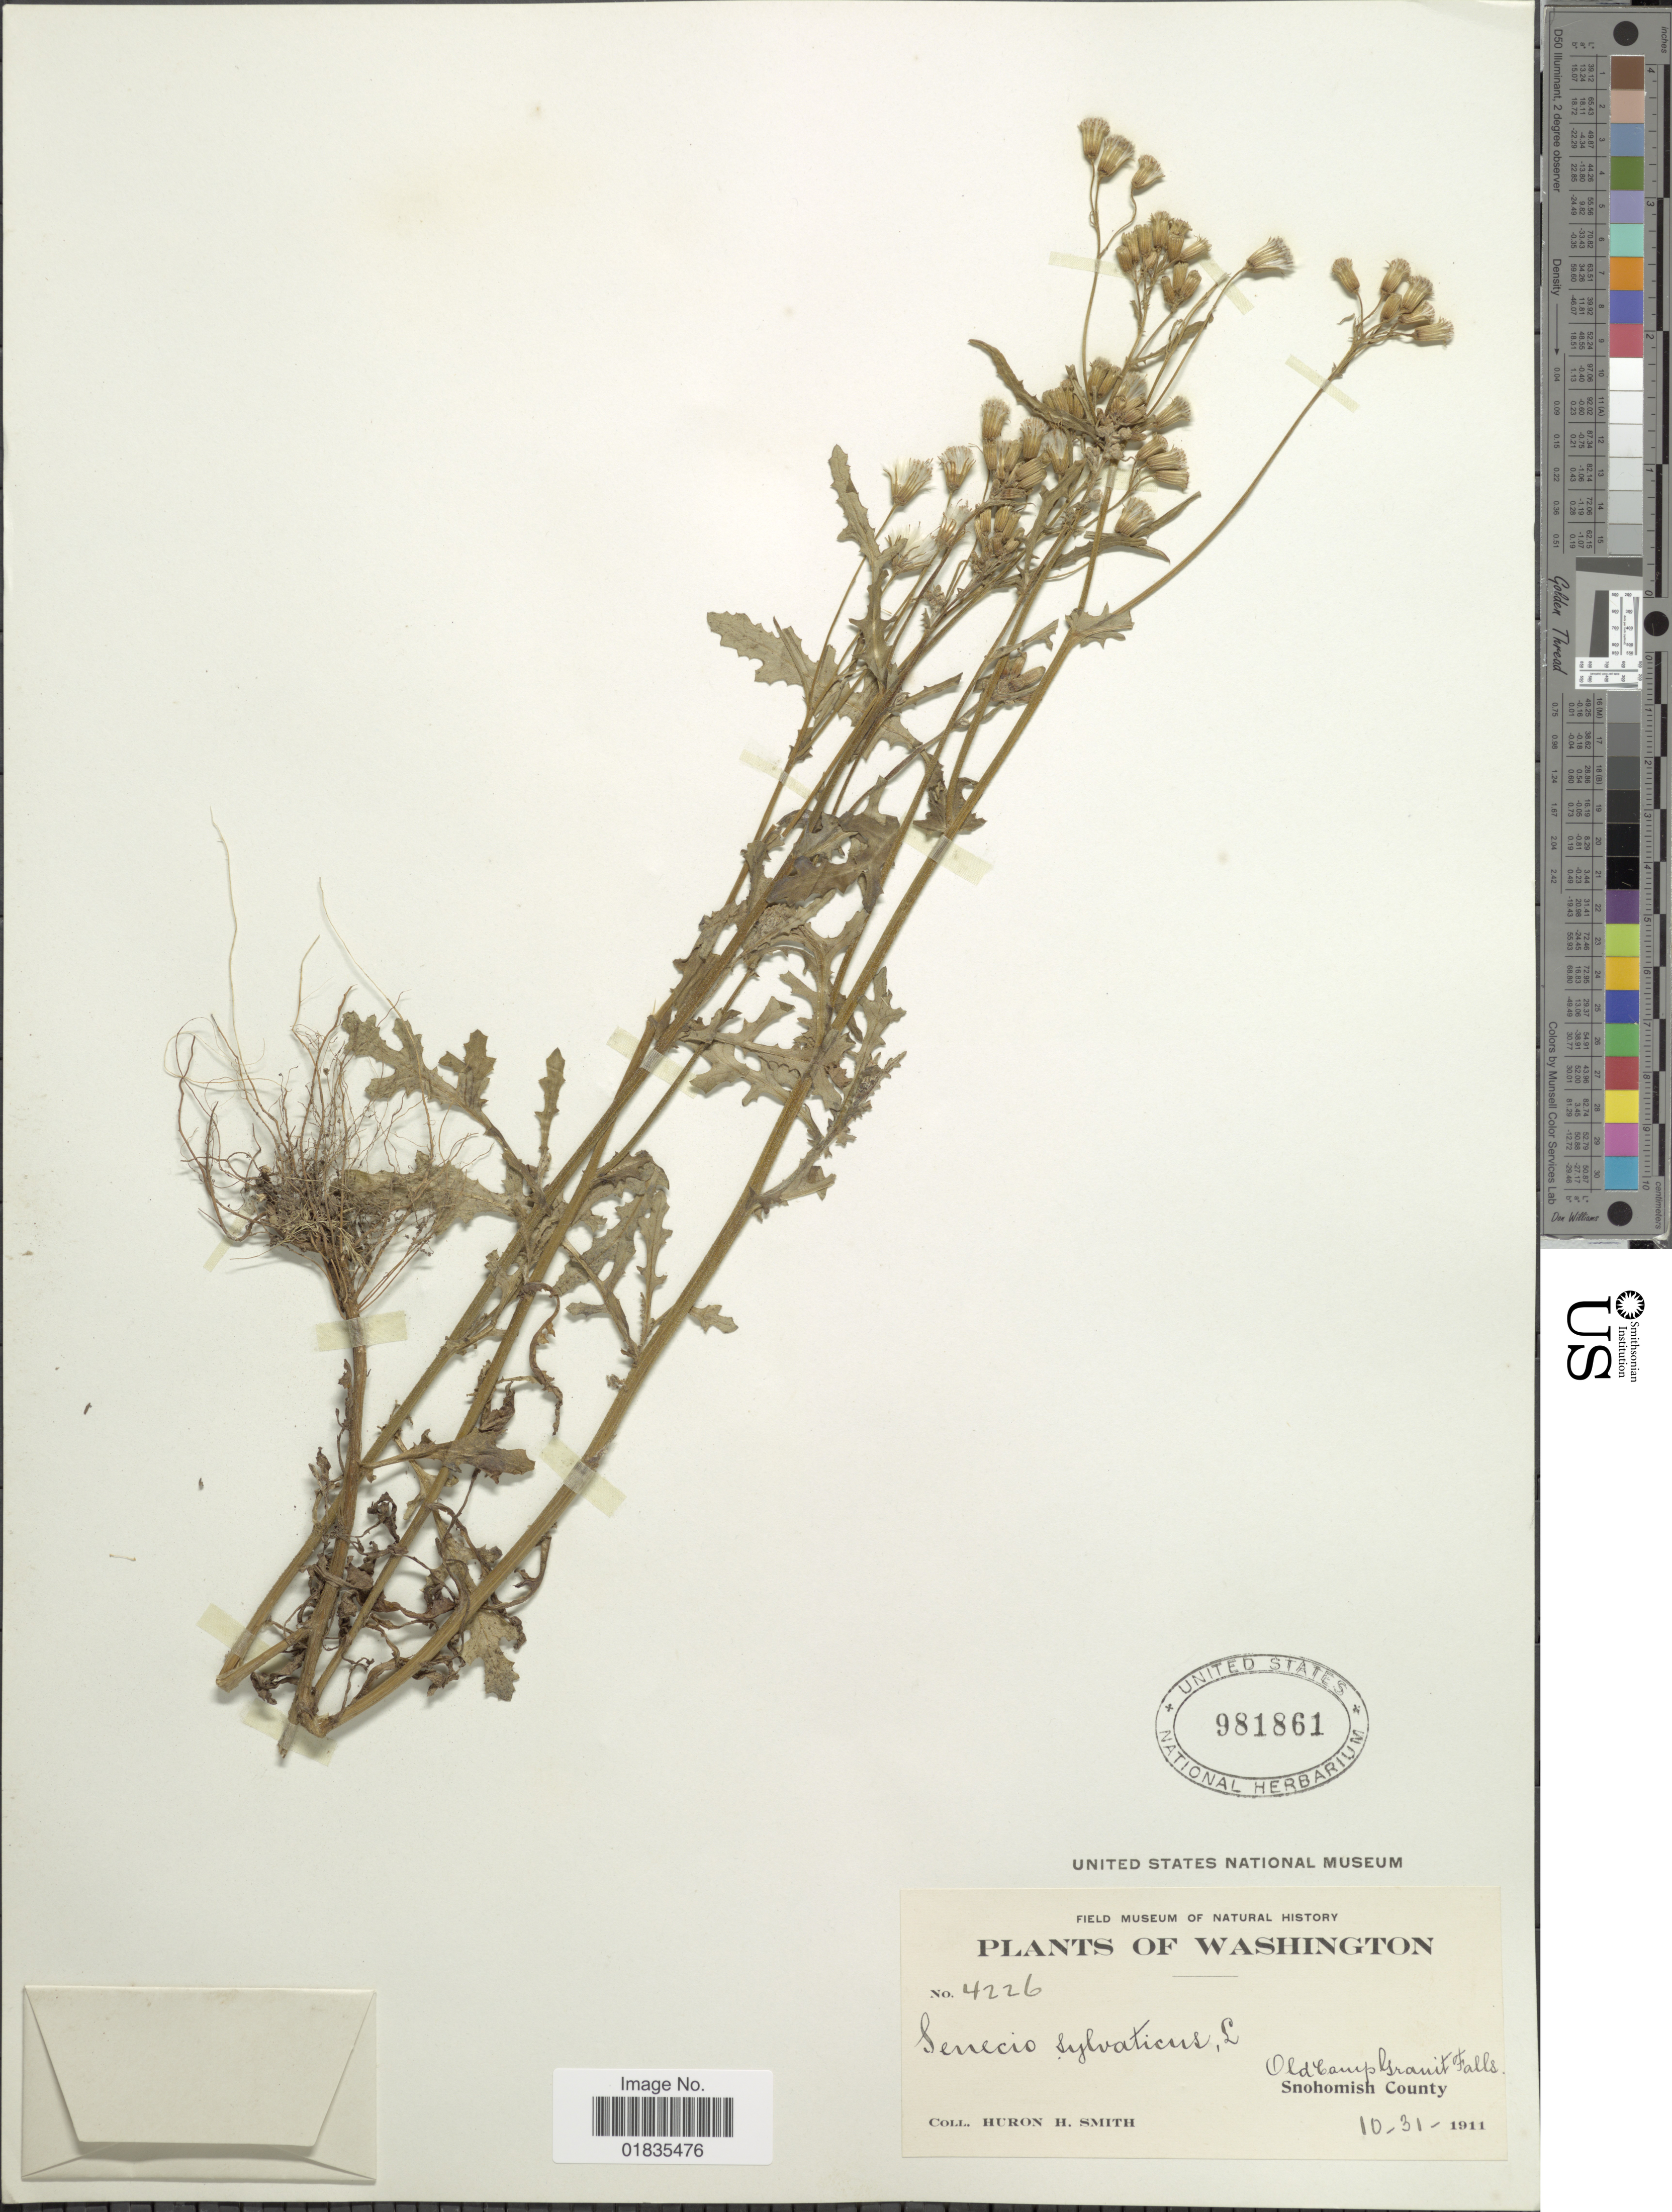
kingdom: Plantae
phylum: Tracheophyta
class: Magnoliopsida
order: Asterales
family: Asteraceae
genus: Senecio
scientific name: Senecio sylvaticus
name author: L.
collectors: Huron H. Smith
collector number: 4226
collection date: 1911-10-31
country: United States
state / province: Washington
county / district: Snohomish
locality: Old Camp Granit Falls, Snohomish County.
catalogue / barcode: US 981861